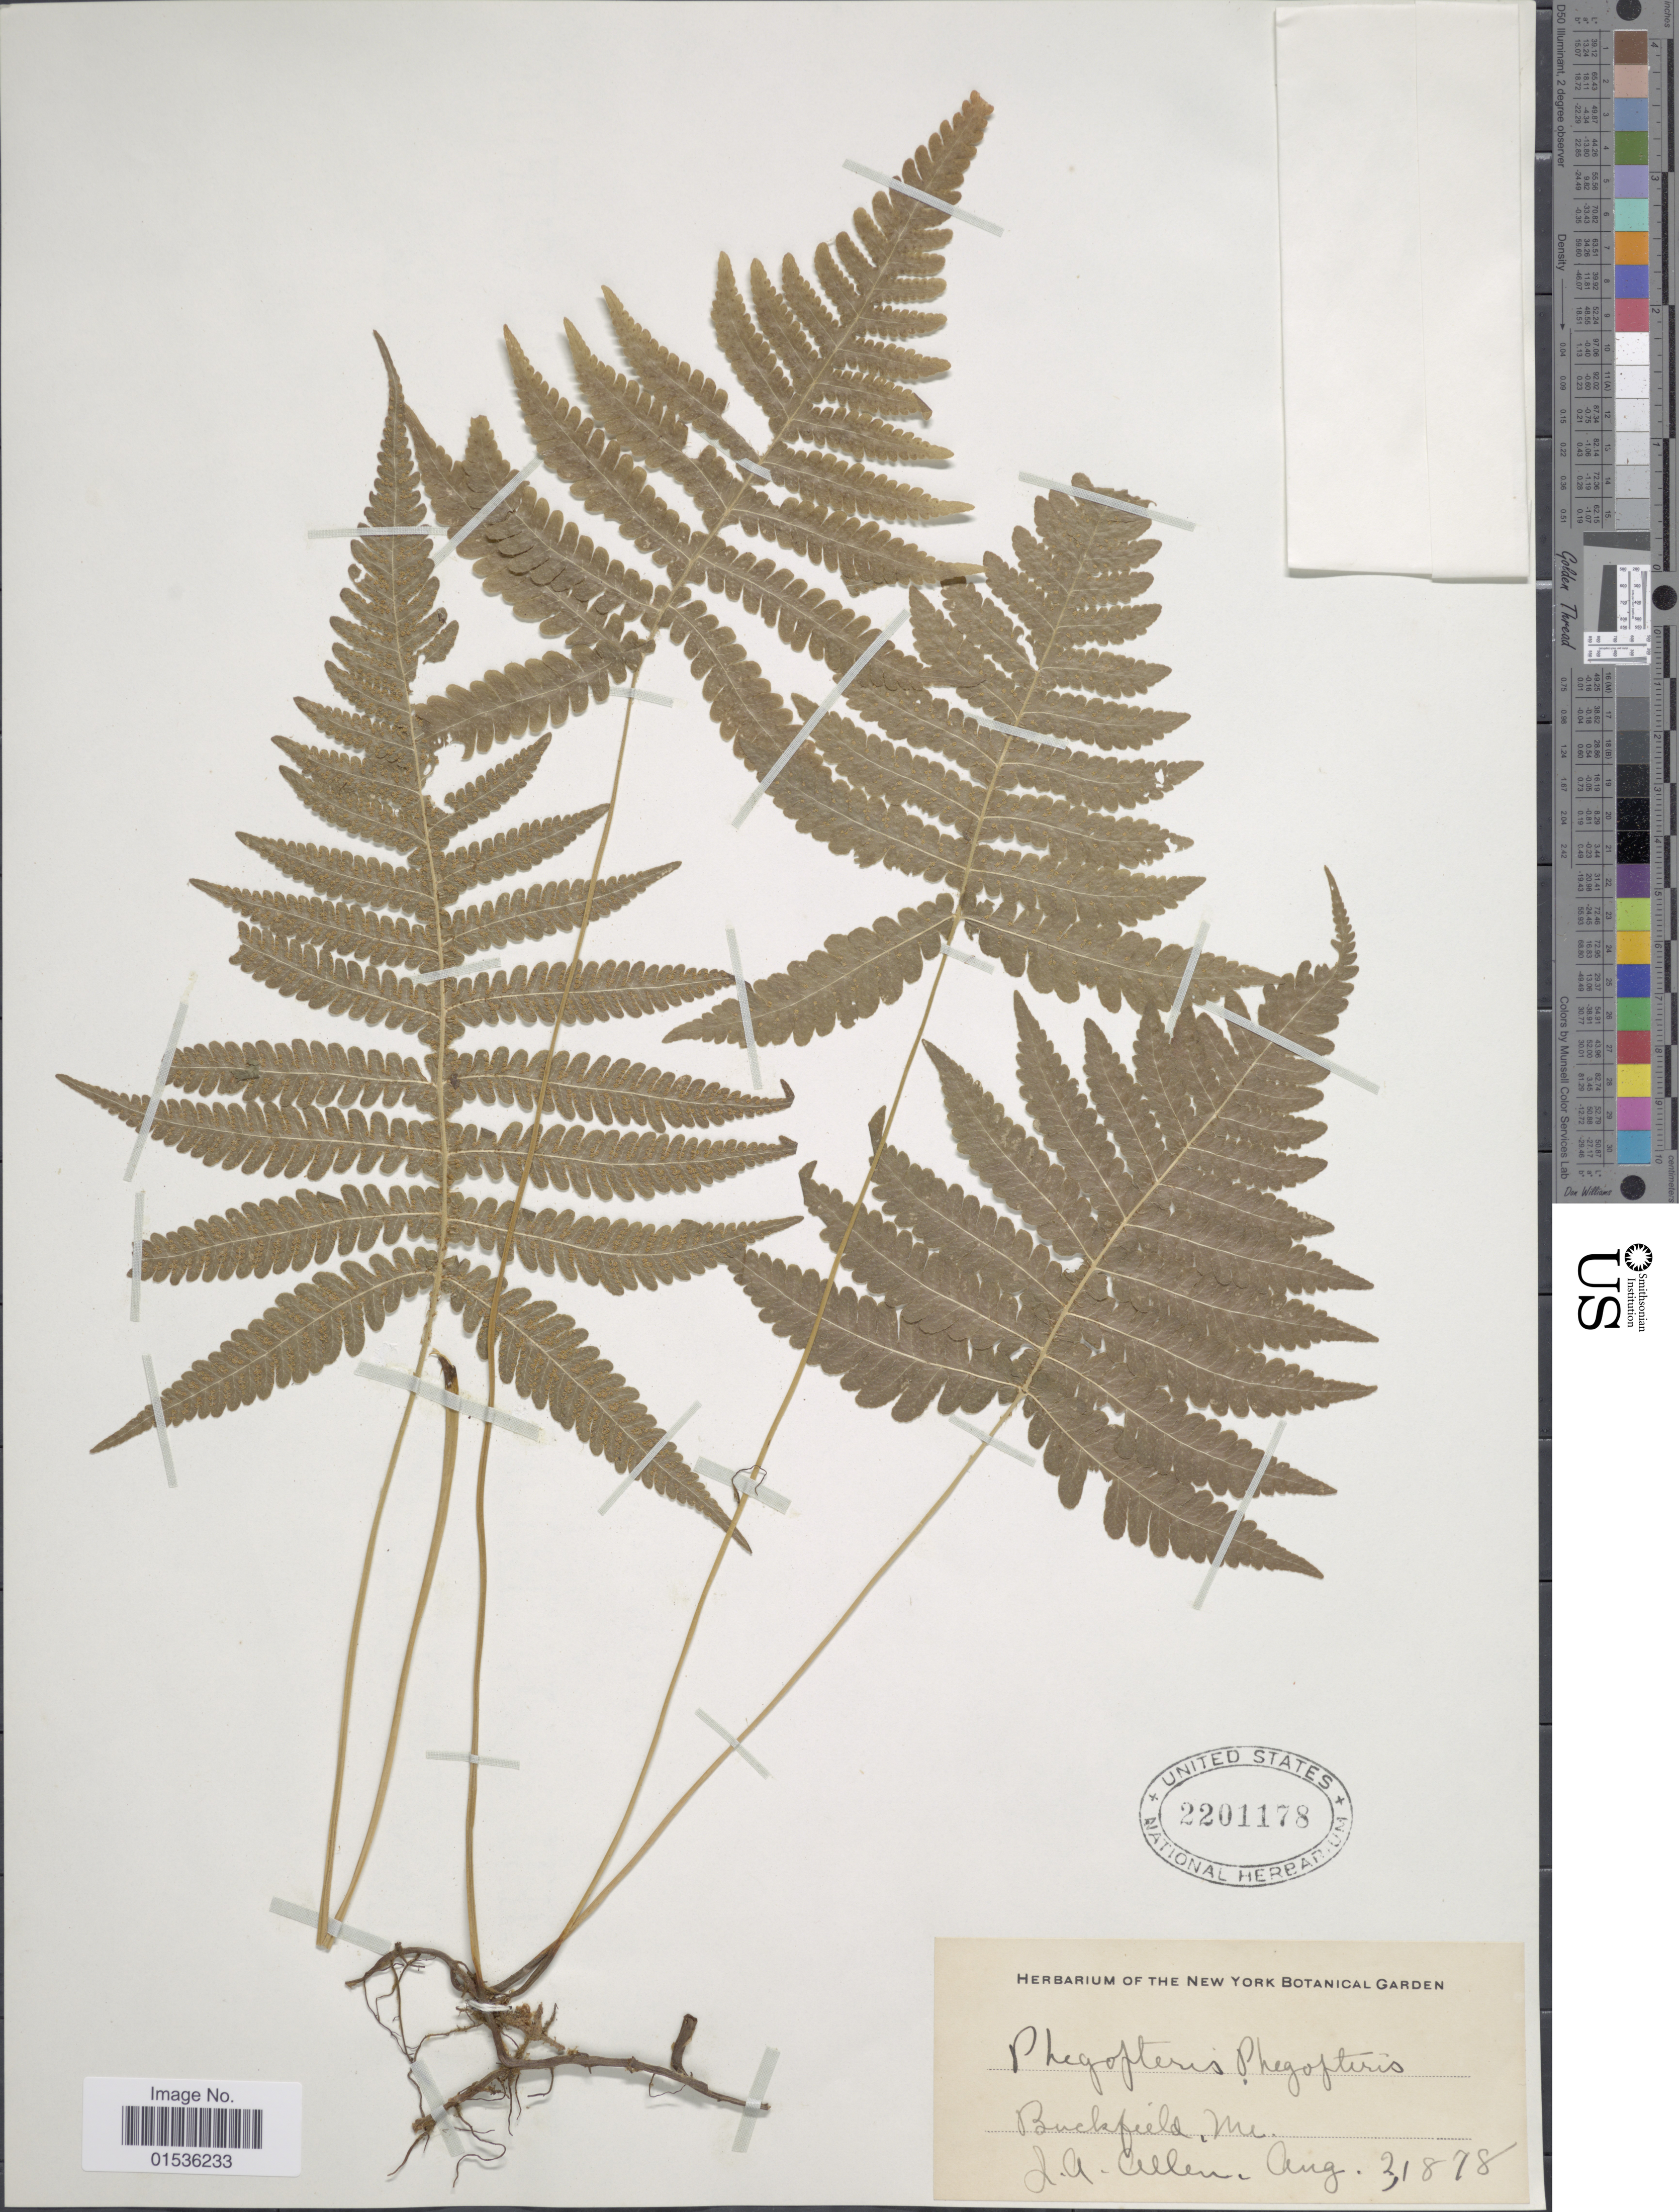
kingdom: Plantae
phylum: Tracheophyta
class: Polypodiopsida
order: Polypodiales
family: Thelypteridaceae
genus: Phegopteris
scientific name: Phegopteris connectilis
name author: (Michx.) Watt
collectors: J. A. Allen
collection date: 1878-08-02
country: United States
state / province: Maine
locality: Backfield, Me.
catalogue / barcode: US 2201178